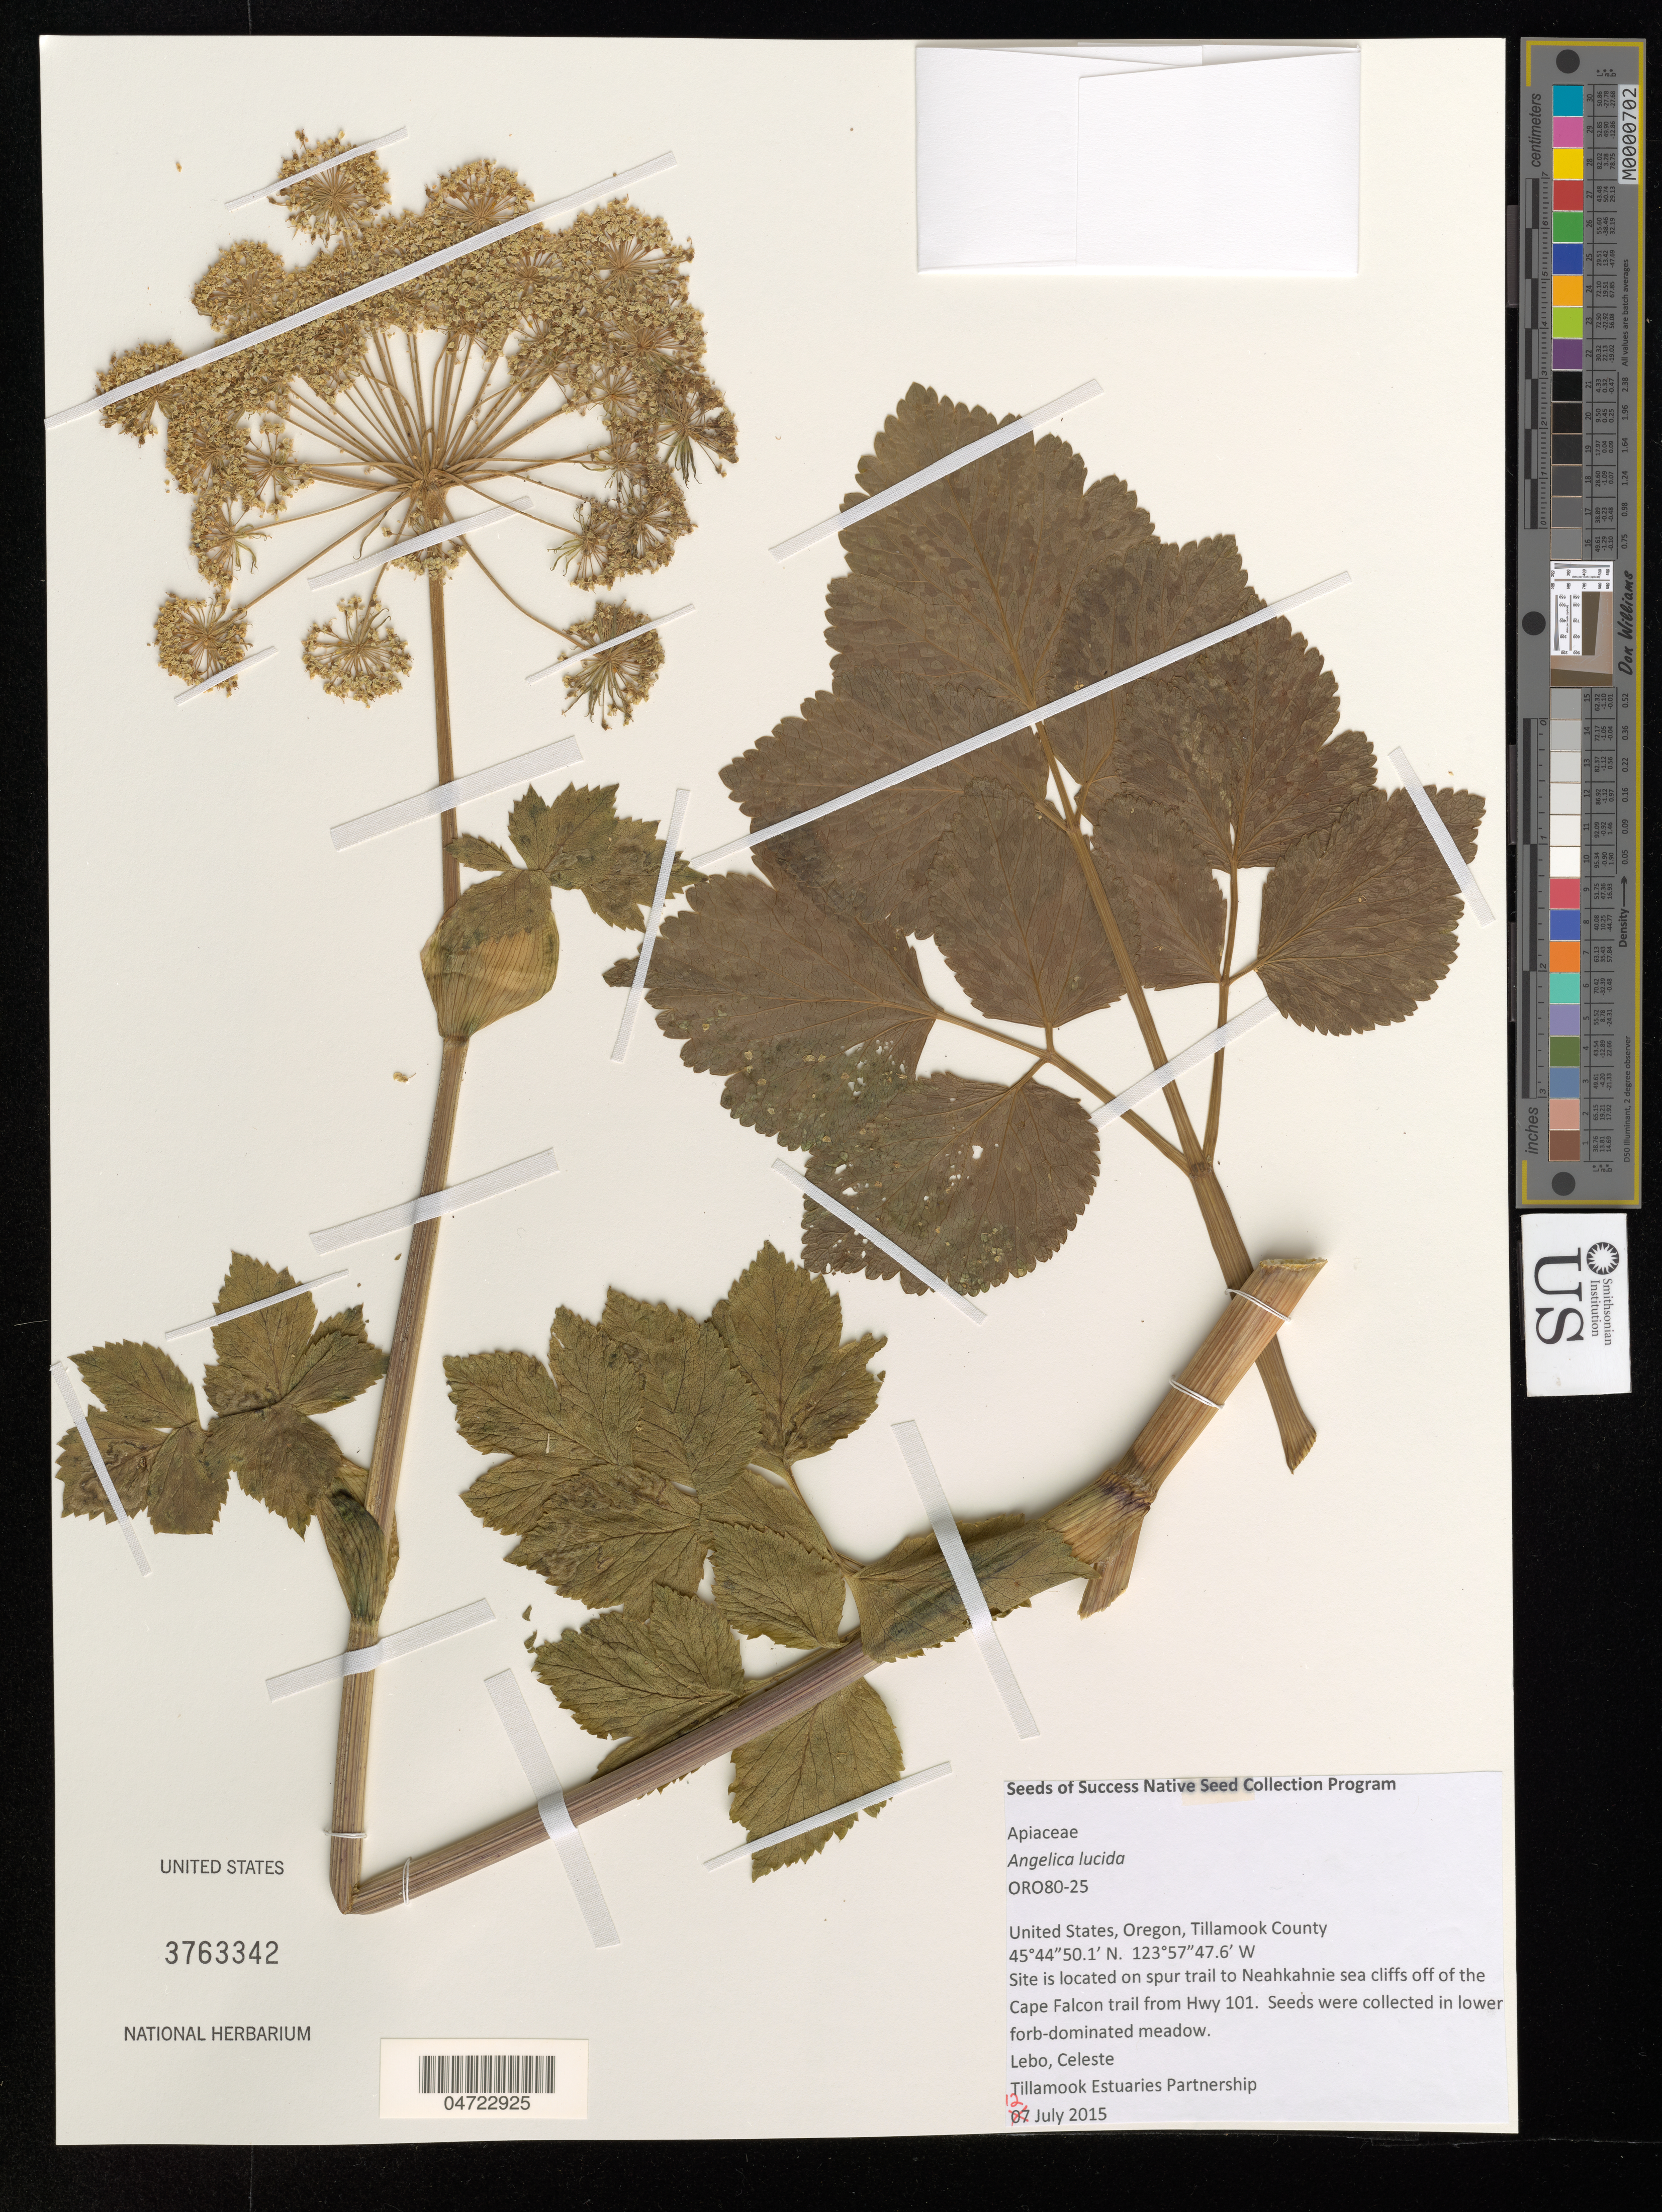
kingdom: Plantae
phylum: Tracheophyta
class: Magnoliopsida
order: Apiales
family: Apiaceae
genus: Angelica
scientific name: Angelica lucida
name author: L.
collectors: C. Lebo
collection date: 2015-07-12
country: United States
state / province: Oregon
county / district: Tillamook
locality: Tillamook County. Site is located on spur trail to Neahkahnie sea cliffs off of the Cape Falcon trail from Hwy 101.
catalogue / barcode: US 3763342